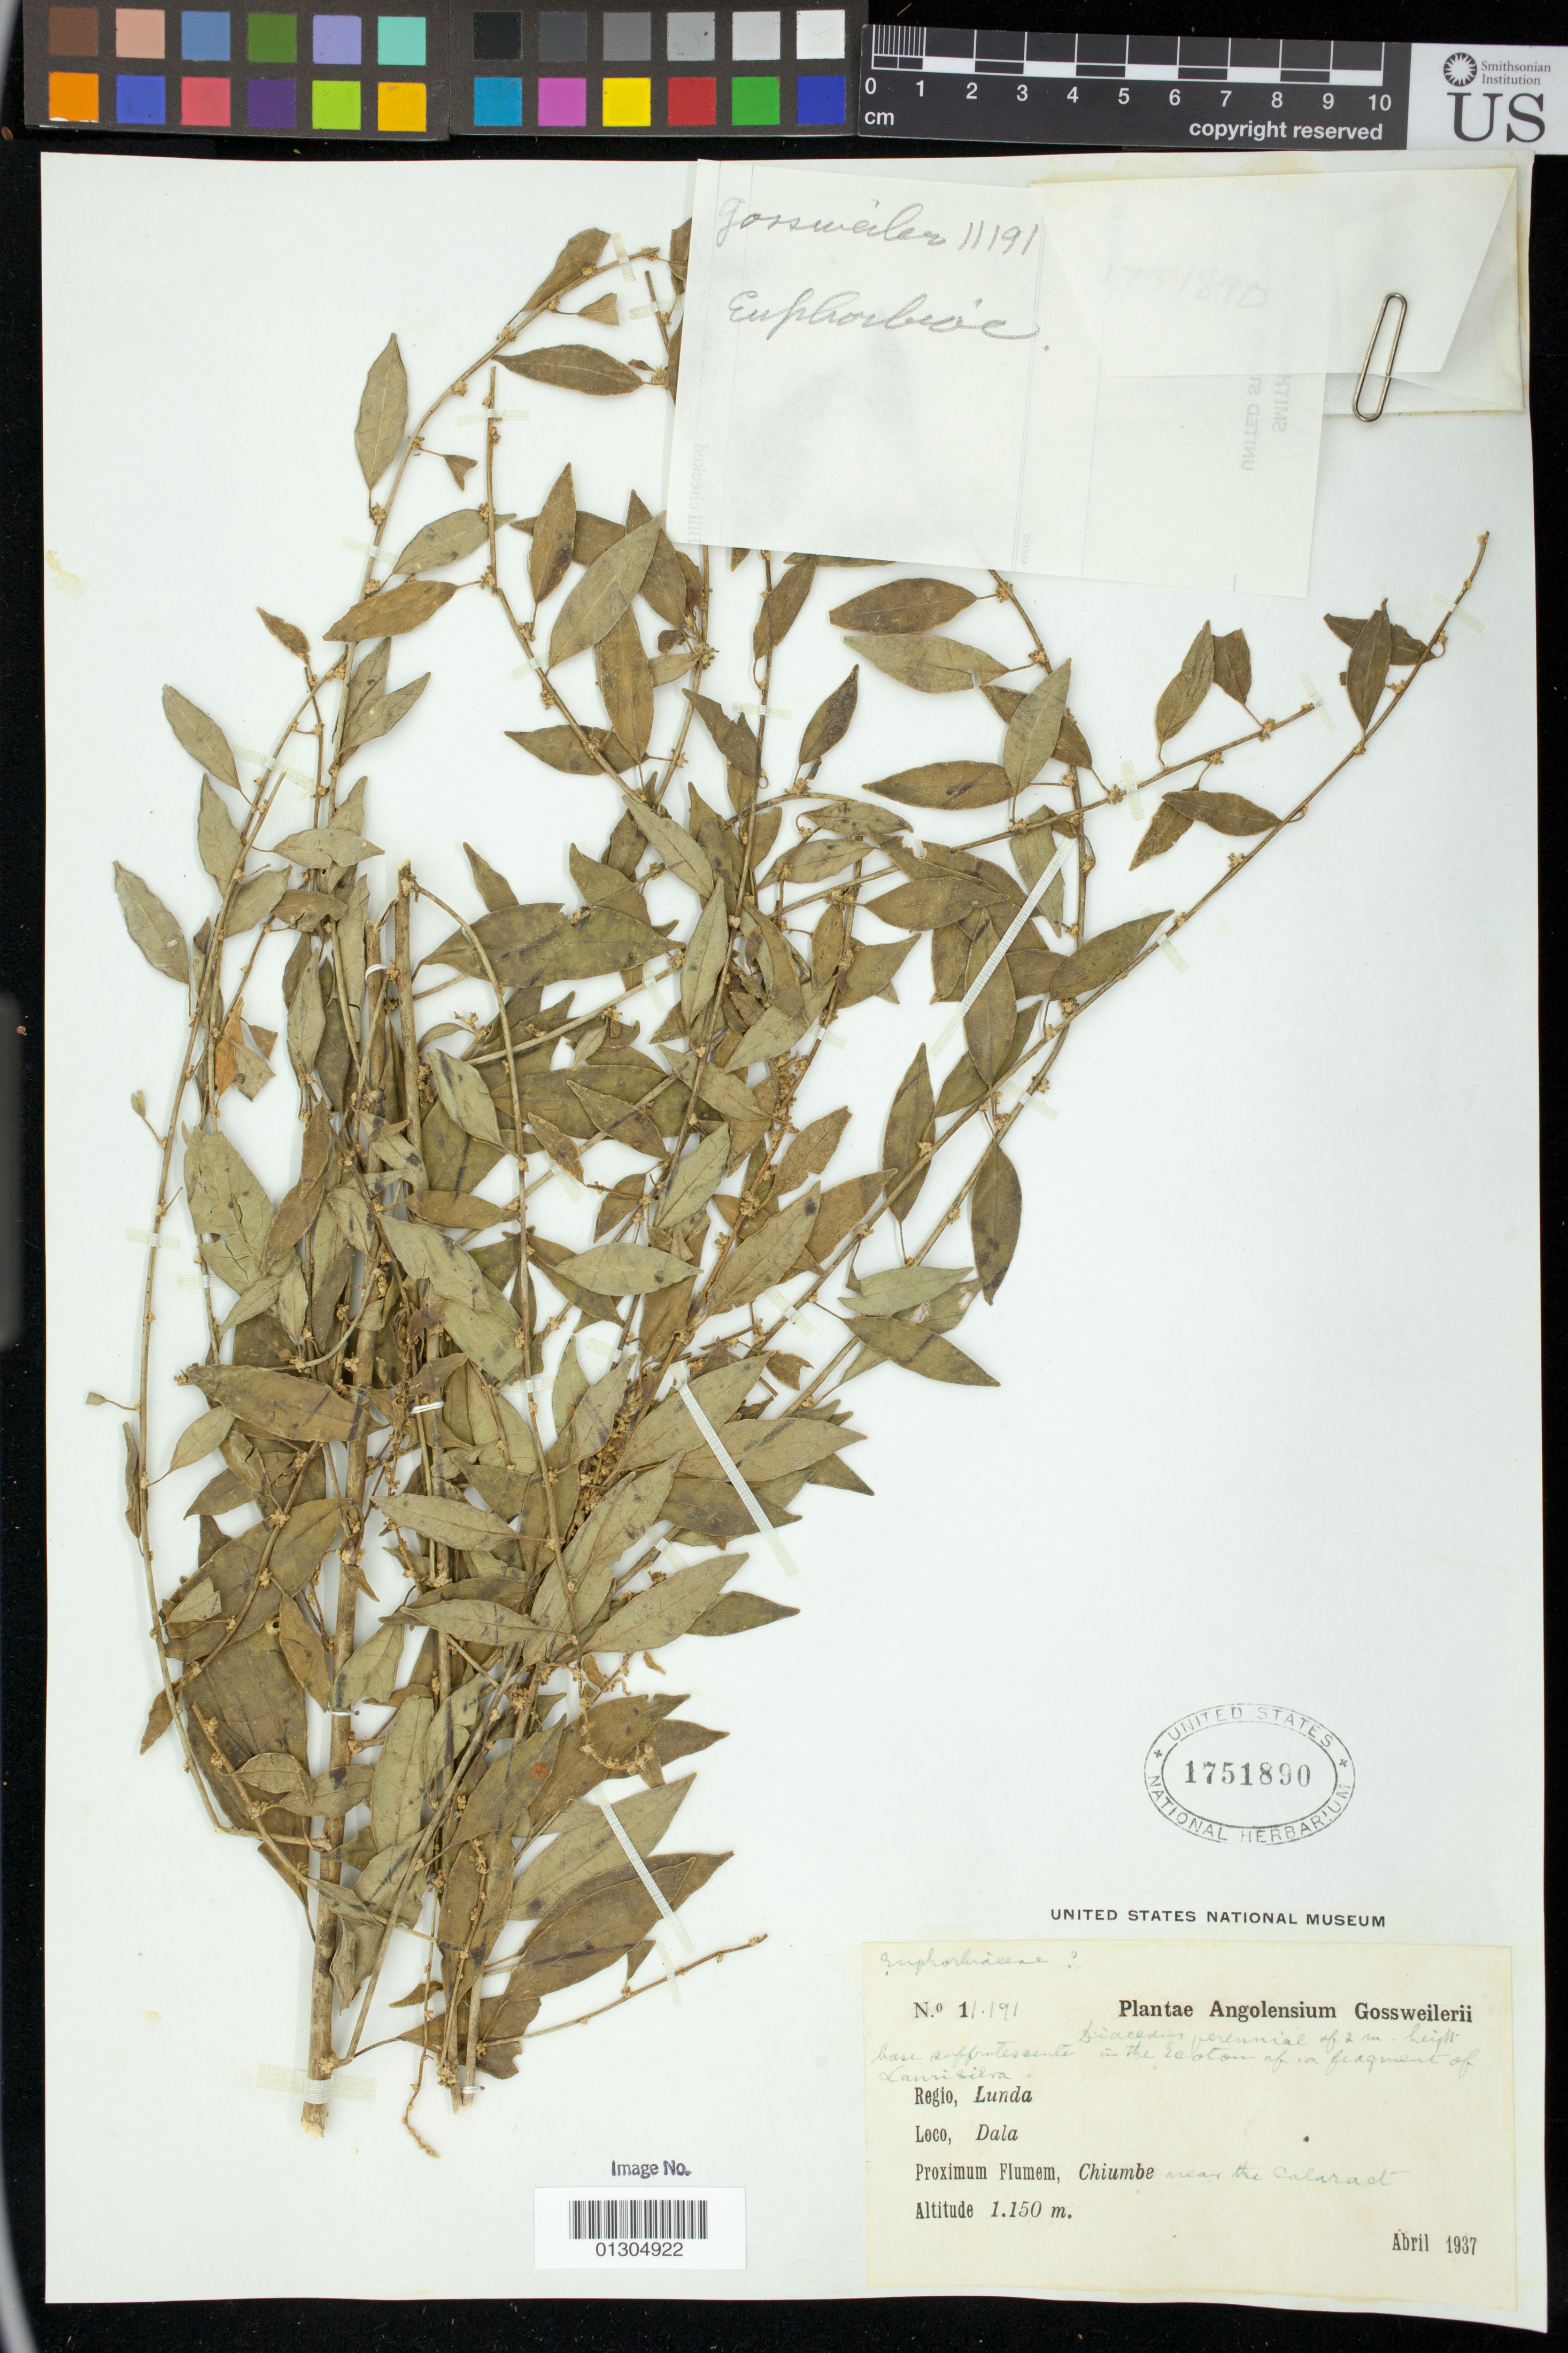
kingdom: Plantae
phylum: Tracheophyta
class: Magnoliopsida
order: Malpighiales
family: Euphorbiaceae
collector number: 11.191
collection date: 1937-04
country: Angola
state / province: Lunda Norte / Lunda Sul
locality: Leco Dala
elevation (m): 1150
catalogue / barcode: US 1751890